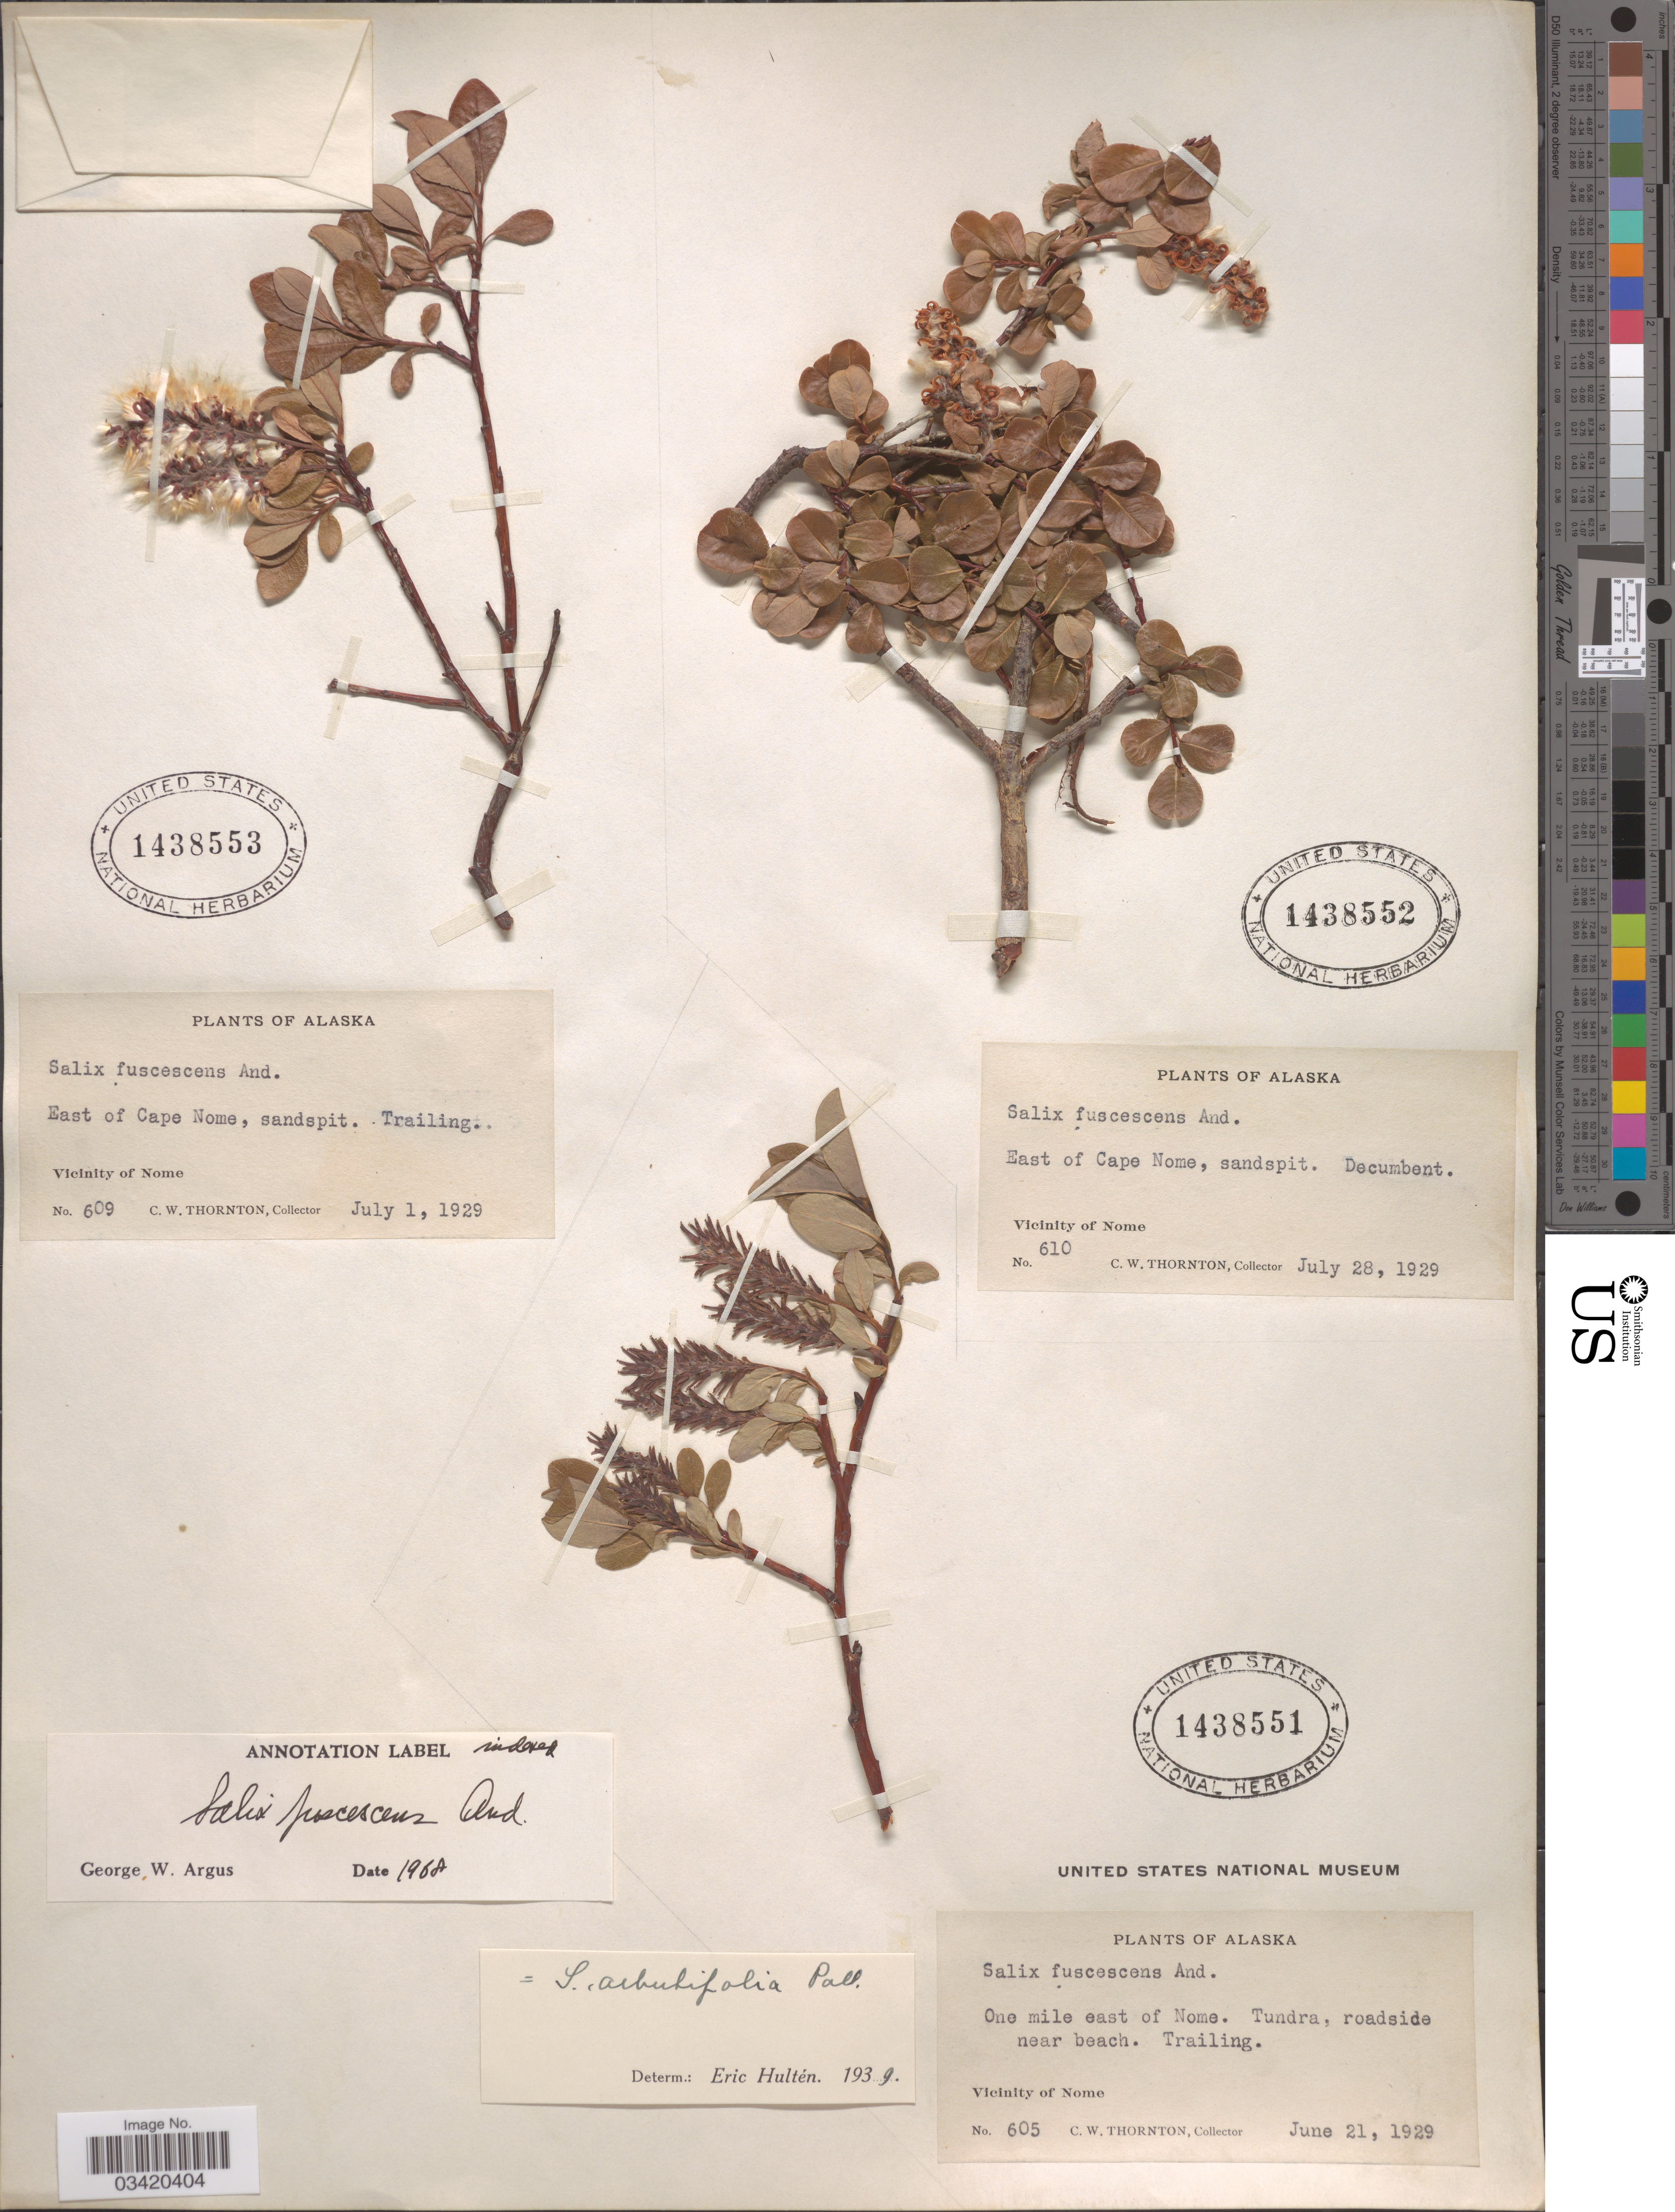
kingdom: Plantae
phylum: Tracheophyta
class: Magnoliopsida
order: Malpighiales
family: Salicaceae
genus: Salix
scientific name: Salix fuscescens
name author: Andersson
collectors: C. Thornton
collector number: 610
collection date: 1929-07-28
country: United States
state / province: Alaska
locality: East of Cape Nome, sandspit. Vicinity of Nome.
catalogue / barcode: US 1438552-2